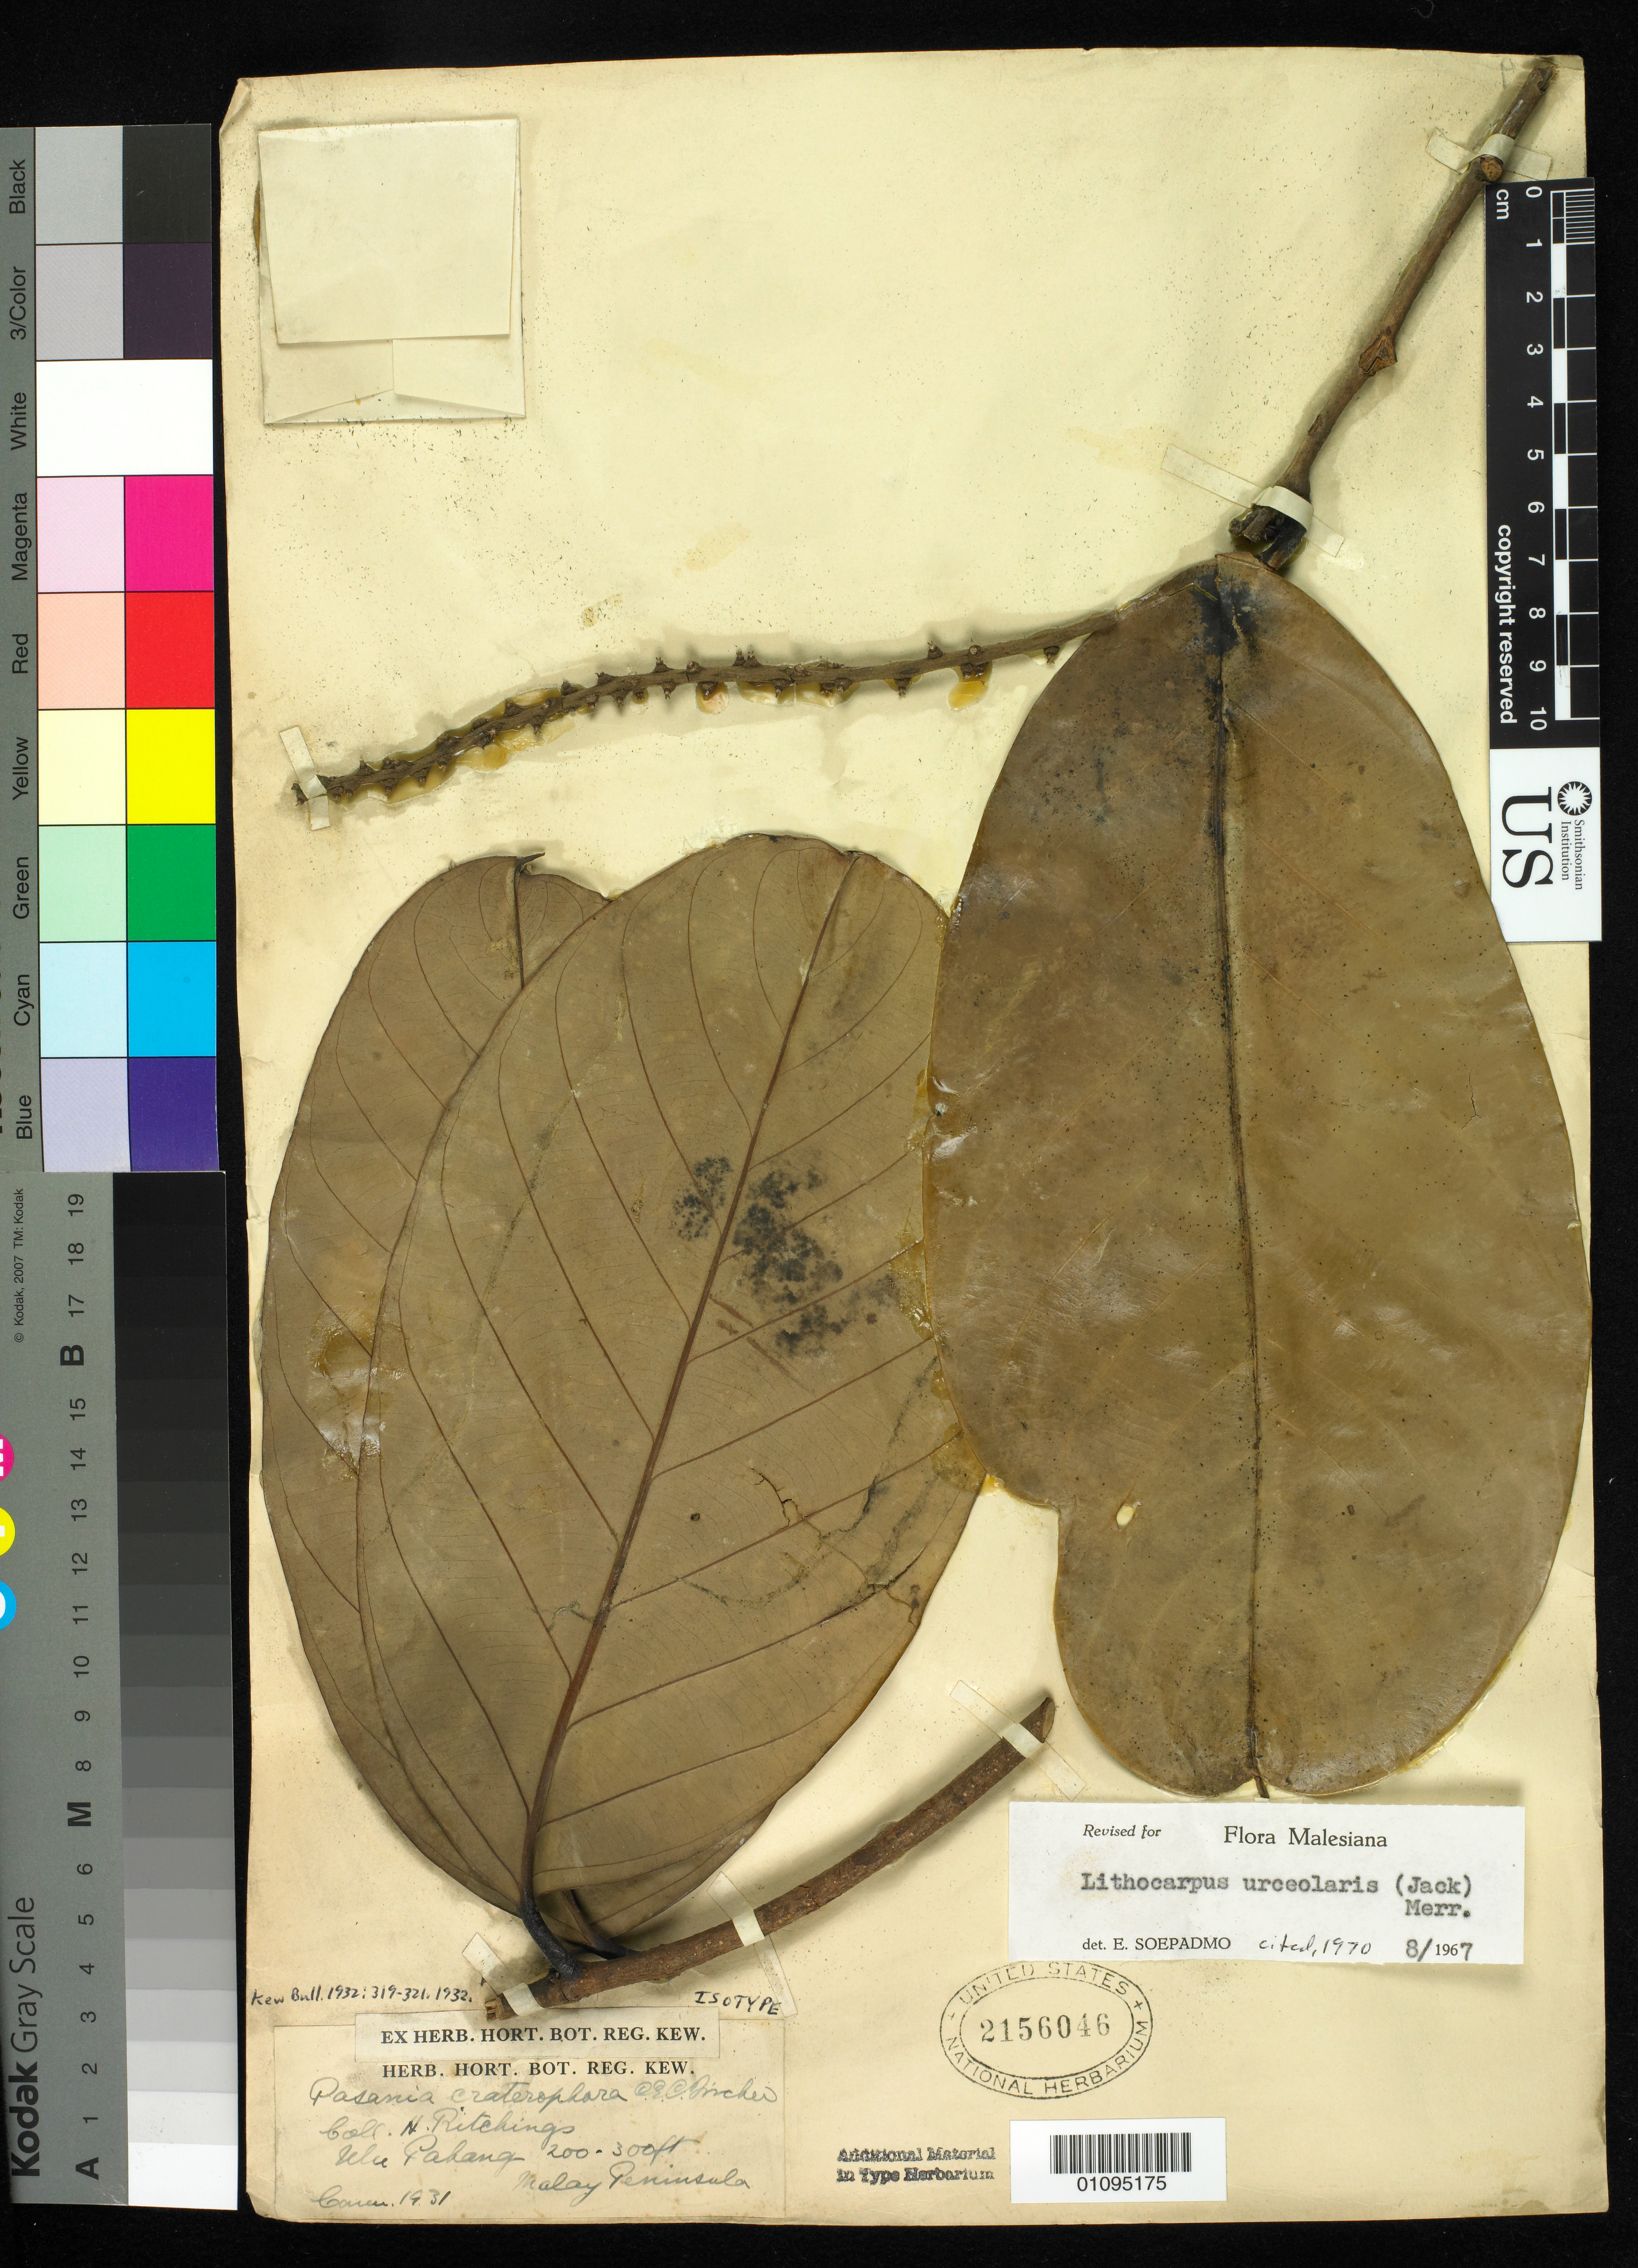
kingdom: Plantae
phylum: Tracheophyta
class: Magnoliopsida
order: Fagales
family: Fagaceae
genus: Pasania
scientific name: Pasania craterophora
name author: C.E.C. Fisch.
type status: Isotype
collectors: H. Ritchings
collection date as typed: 1931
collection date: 1931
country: Malaysia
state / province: Pahang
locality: Ulu Pahang. [Malay Peninsula]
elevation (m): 61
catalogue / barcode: US 2156046